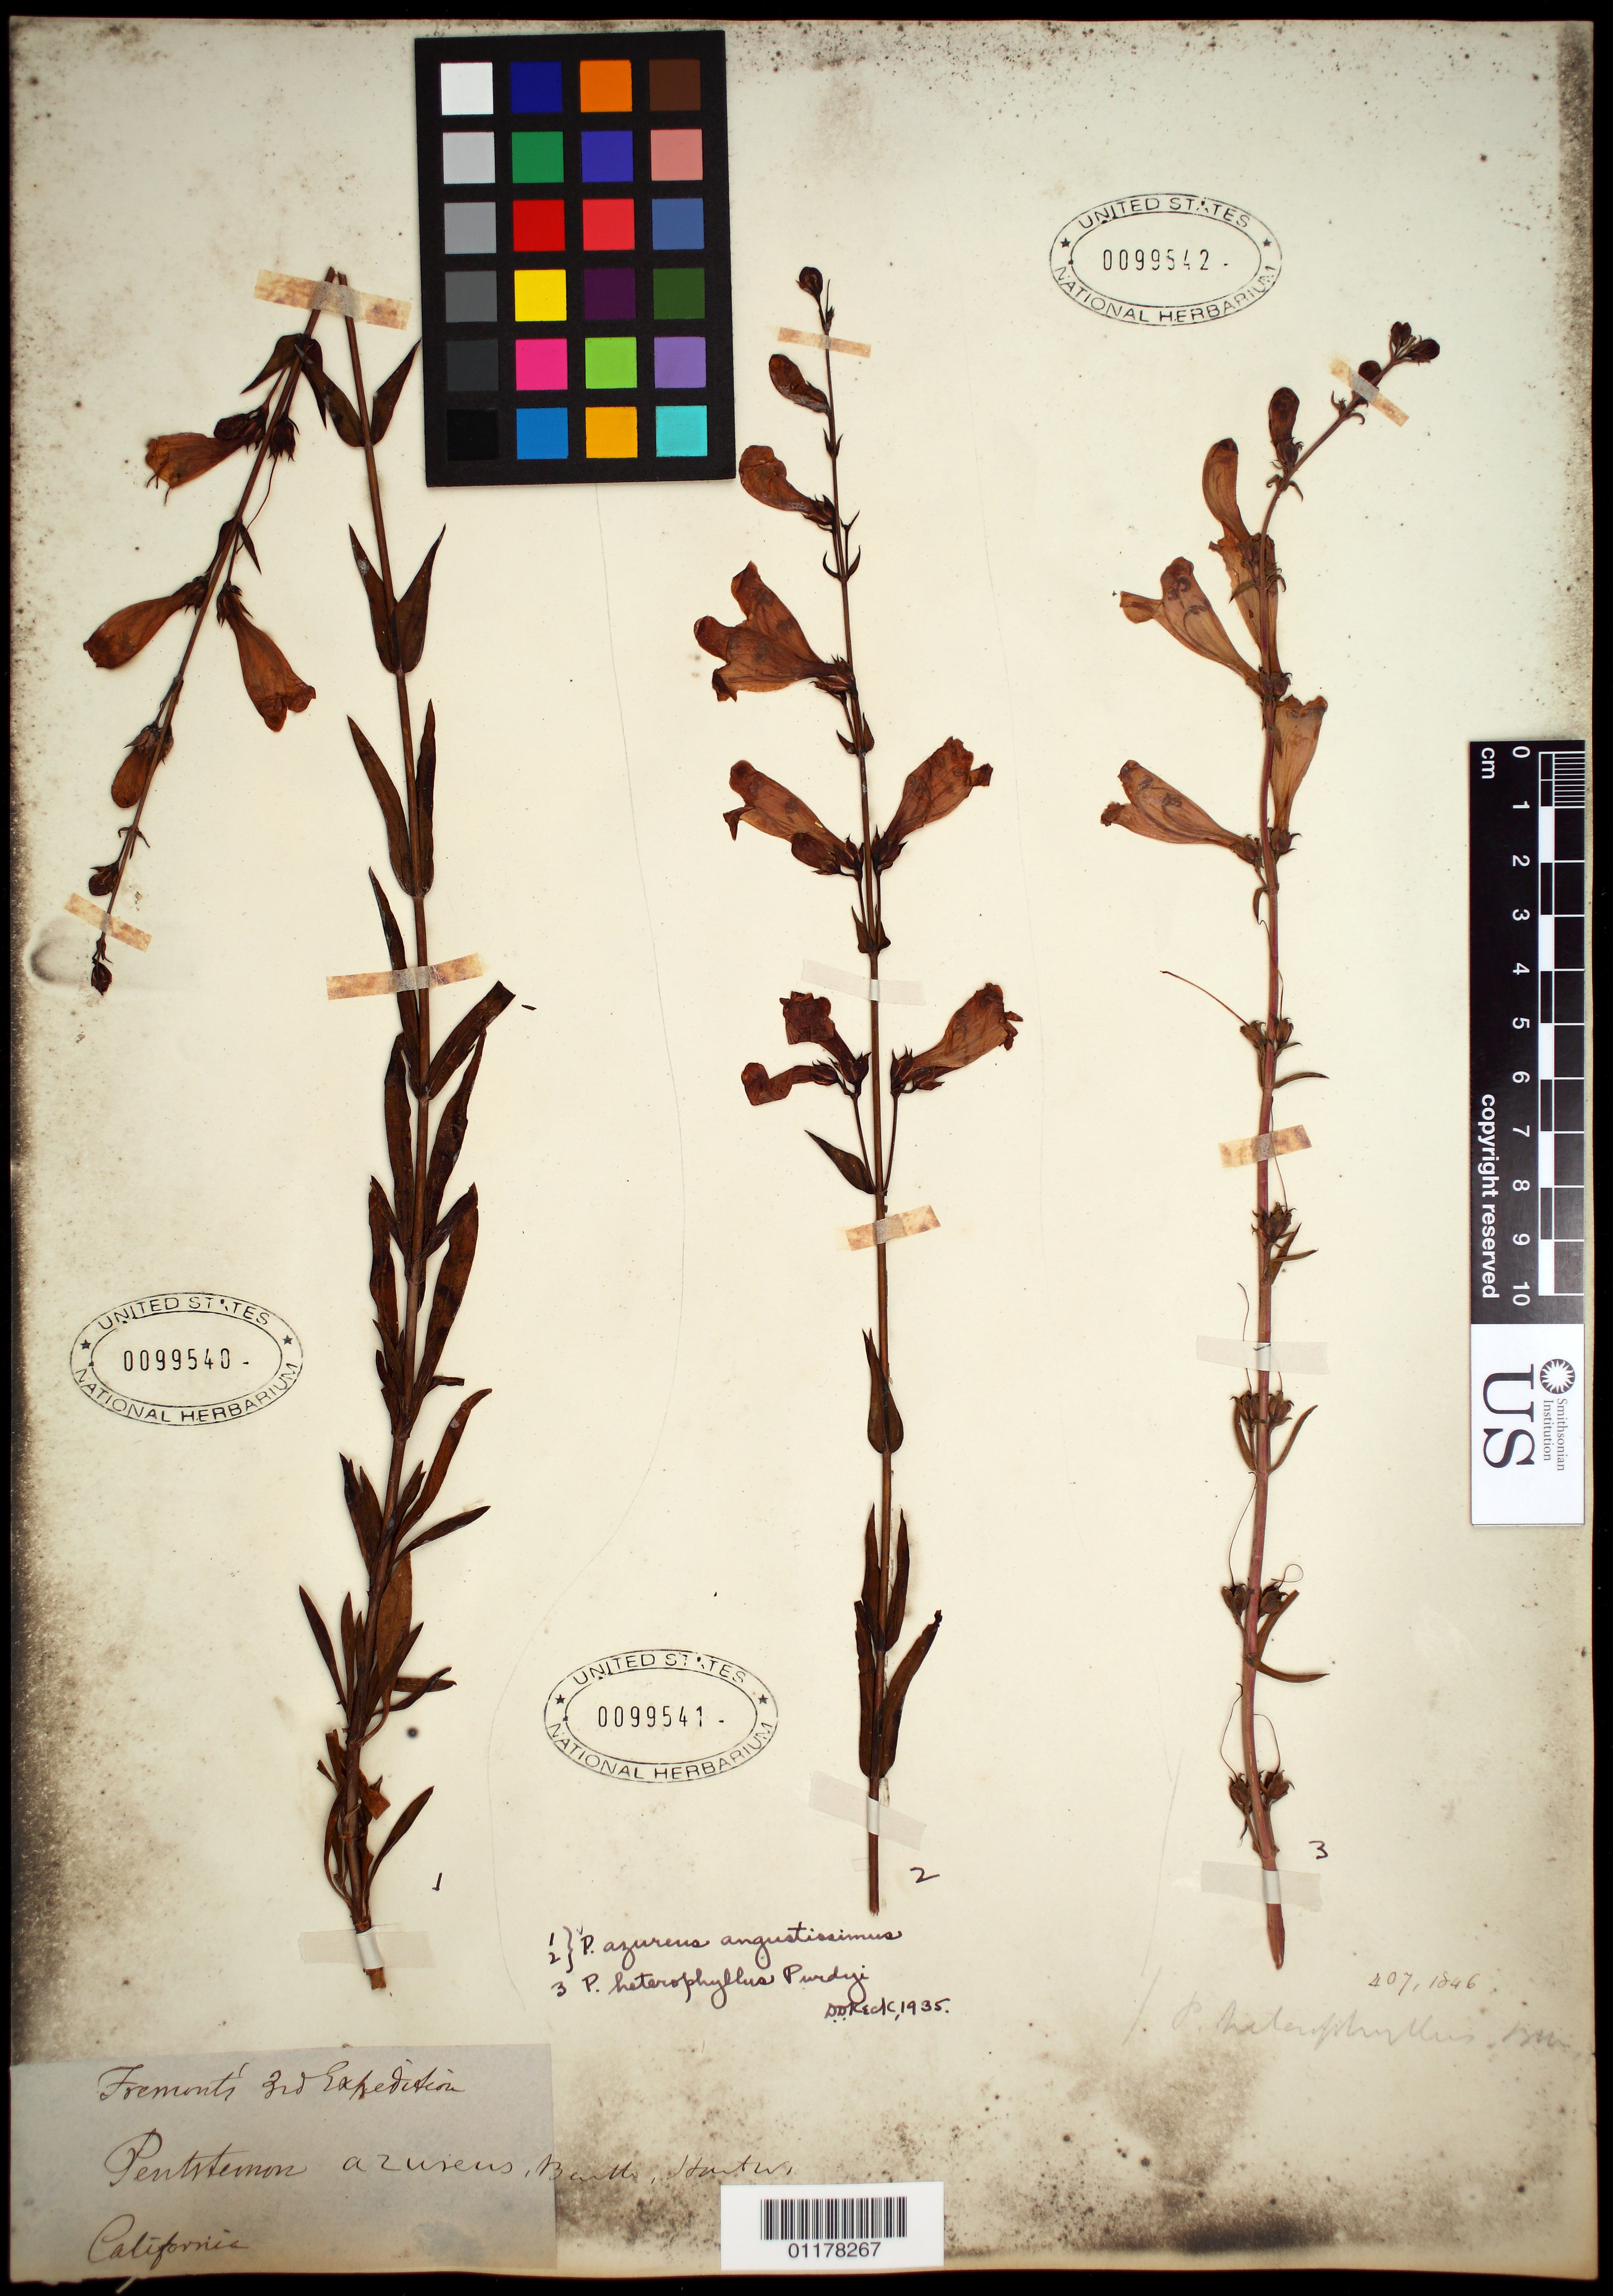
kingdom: Plantae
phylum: Tracheophyta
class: Magnoliopsida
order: Lamiales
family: Plantaginaceae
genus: Penstemon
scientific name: Penstemon azureus subsp. angustissimus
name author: (A. Gray) D.D. Keck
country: United States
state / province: California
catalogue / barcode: US 99540